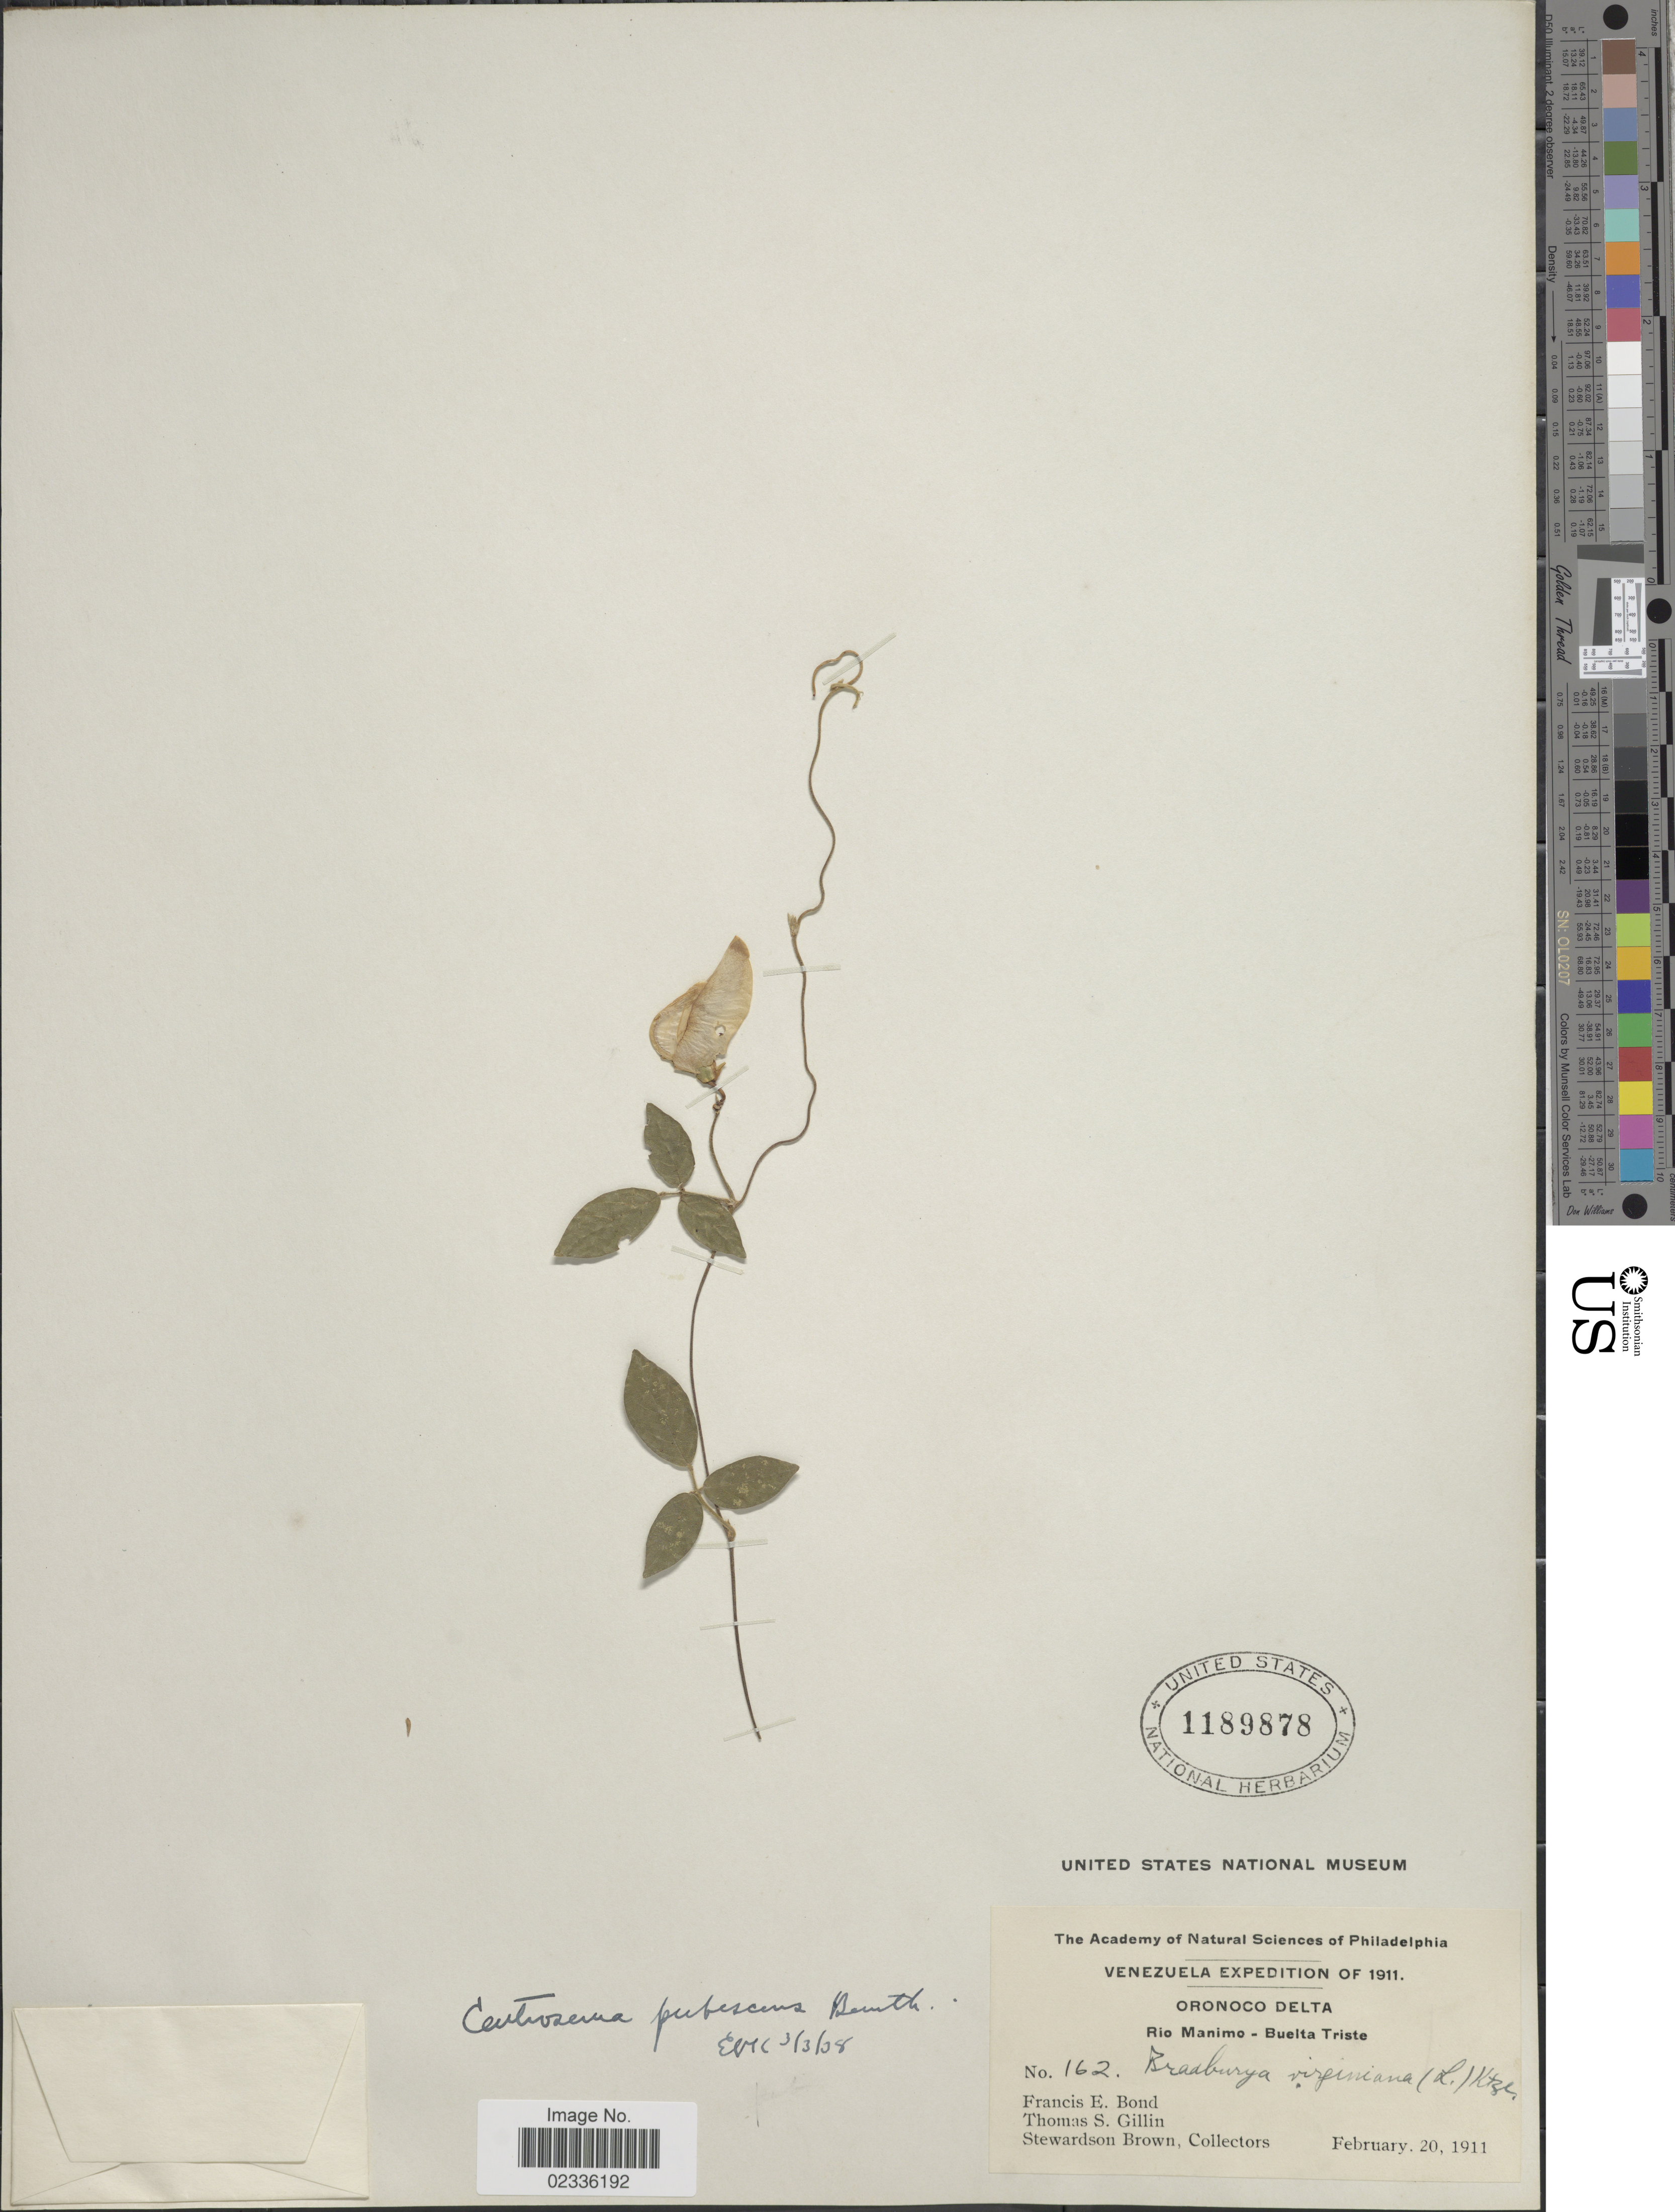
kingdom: Plantae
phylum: Tracheophyta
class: Magnoliopsida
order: Fabales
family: Fabaceae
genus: Centrosema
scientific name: Centrosema pubescens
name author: Benth.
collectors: F. Bond, T. Gillin & S. Brown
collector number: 162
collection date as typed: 20 February 1911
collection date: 1911-02-20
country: Venezuela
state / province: Delta Amacuro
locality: Orinoco Delta, along Cano Manamo near Vuelta Triste, Isla Manamito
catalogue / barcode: US 1189878